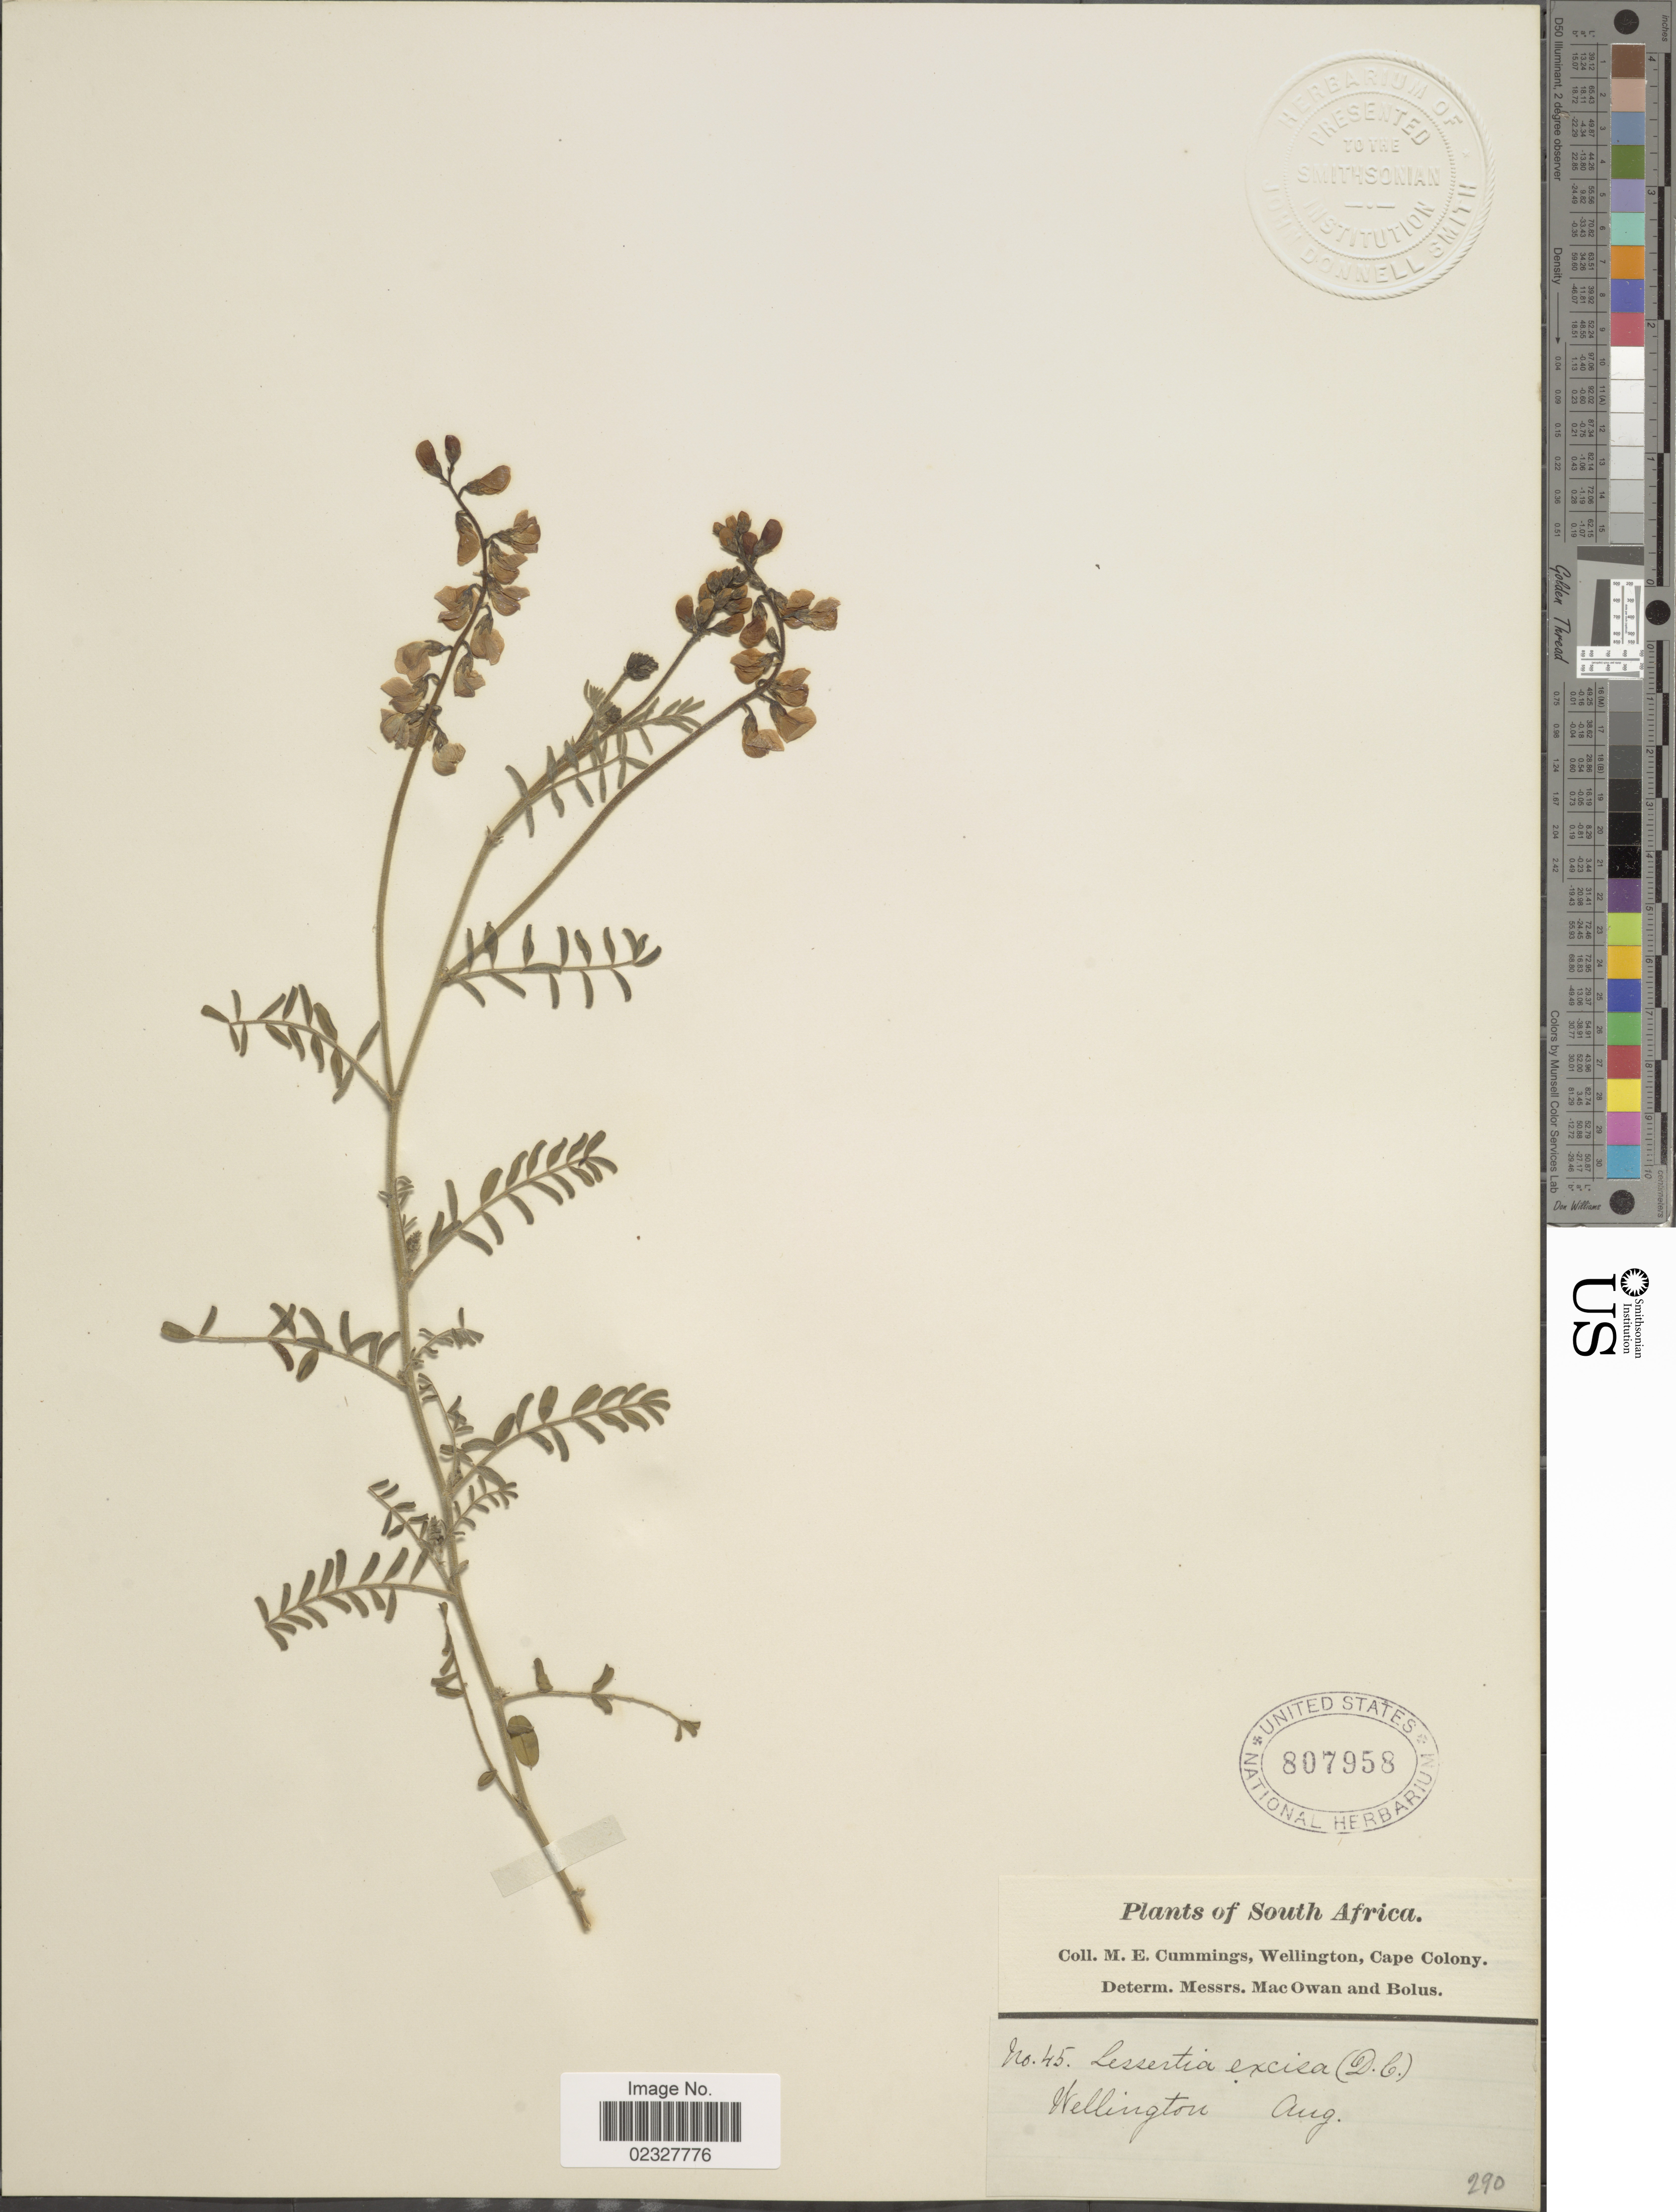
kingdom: Plantae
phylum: Tracheophyta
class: Magnoliopsida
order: Fabales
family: Fabaceae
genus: Lessertia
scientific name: Lessertia excisa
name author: DC.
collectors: M. E. Cummings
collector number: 45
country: South Africa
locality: South Africa, Wellington.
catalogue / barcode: US 807958